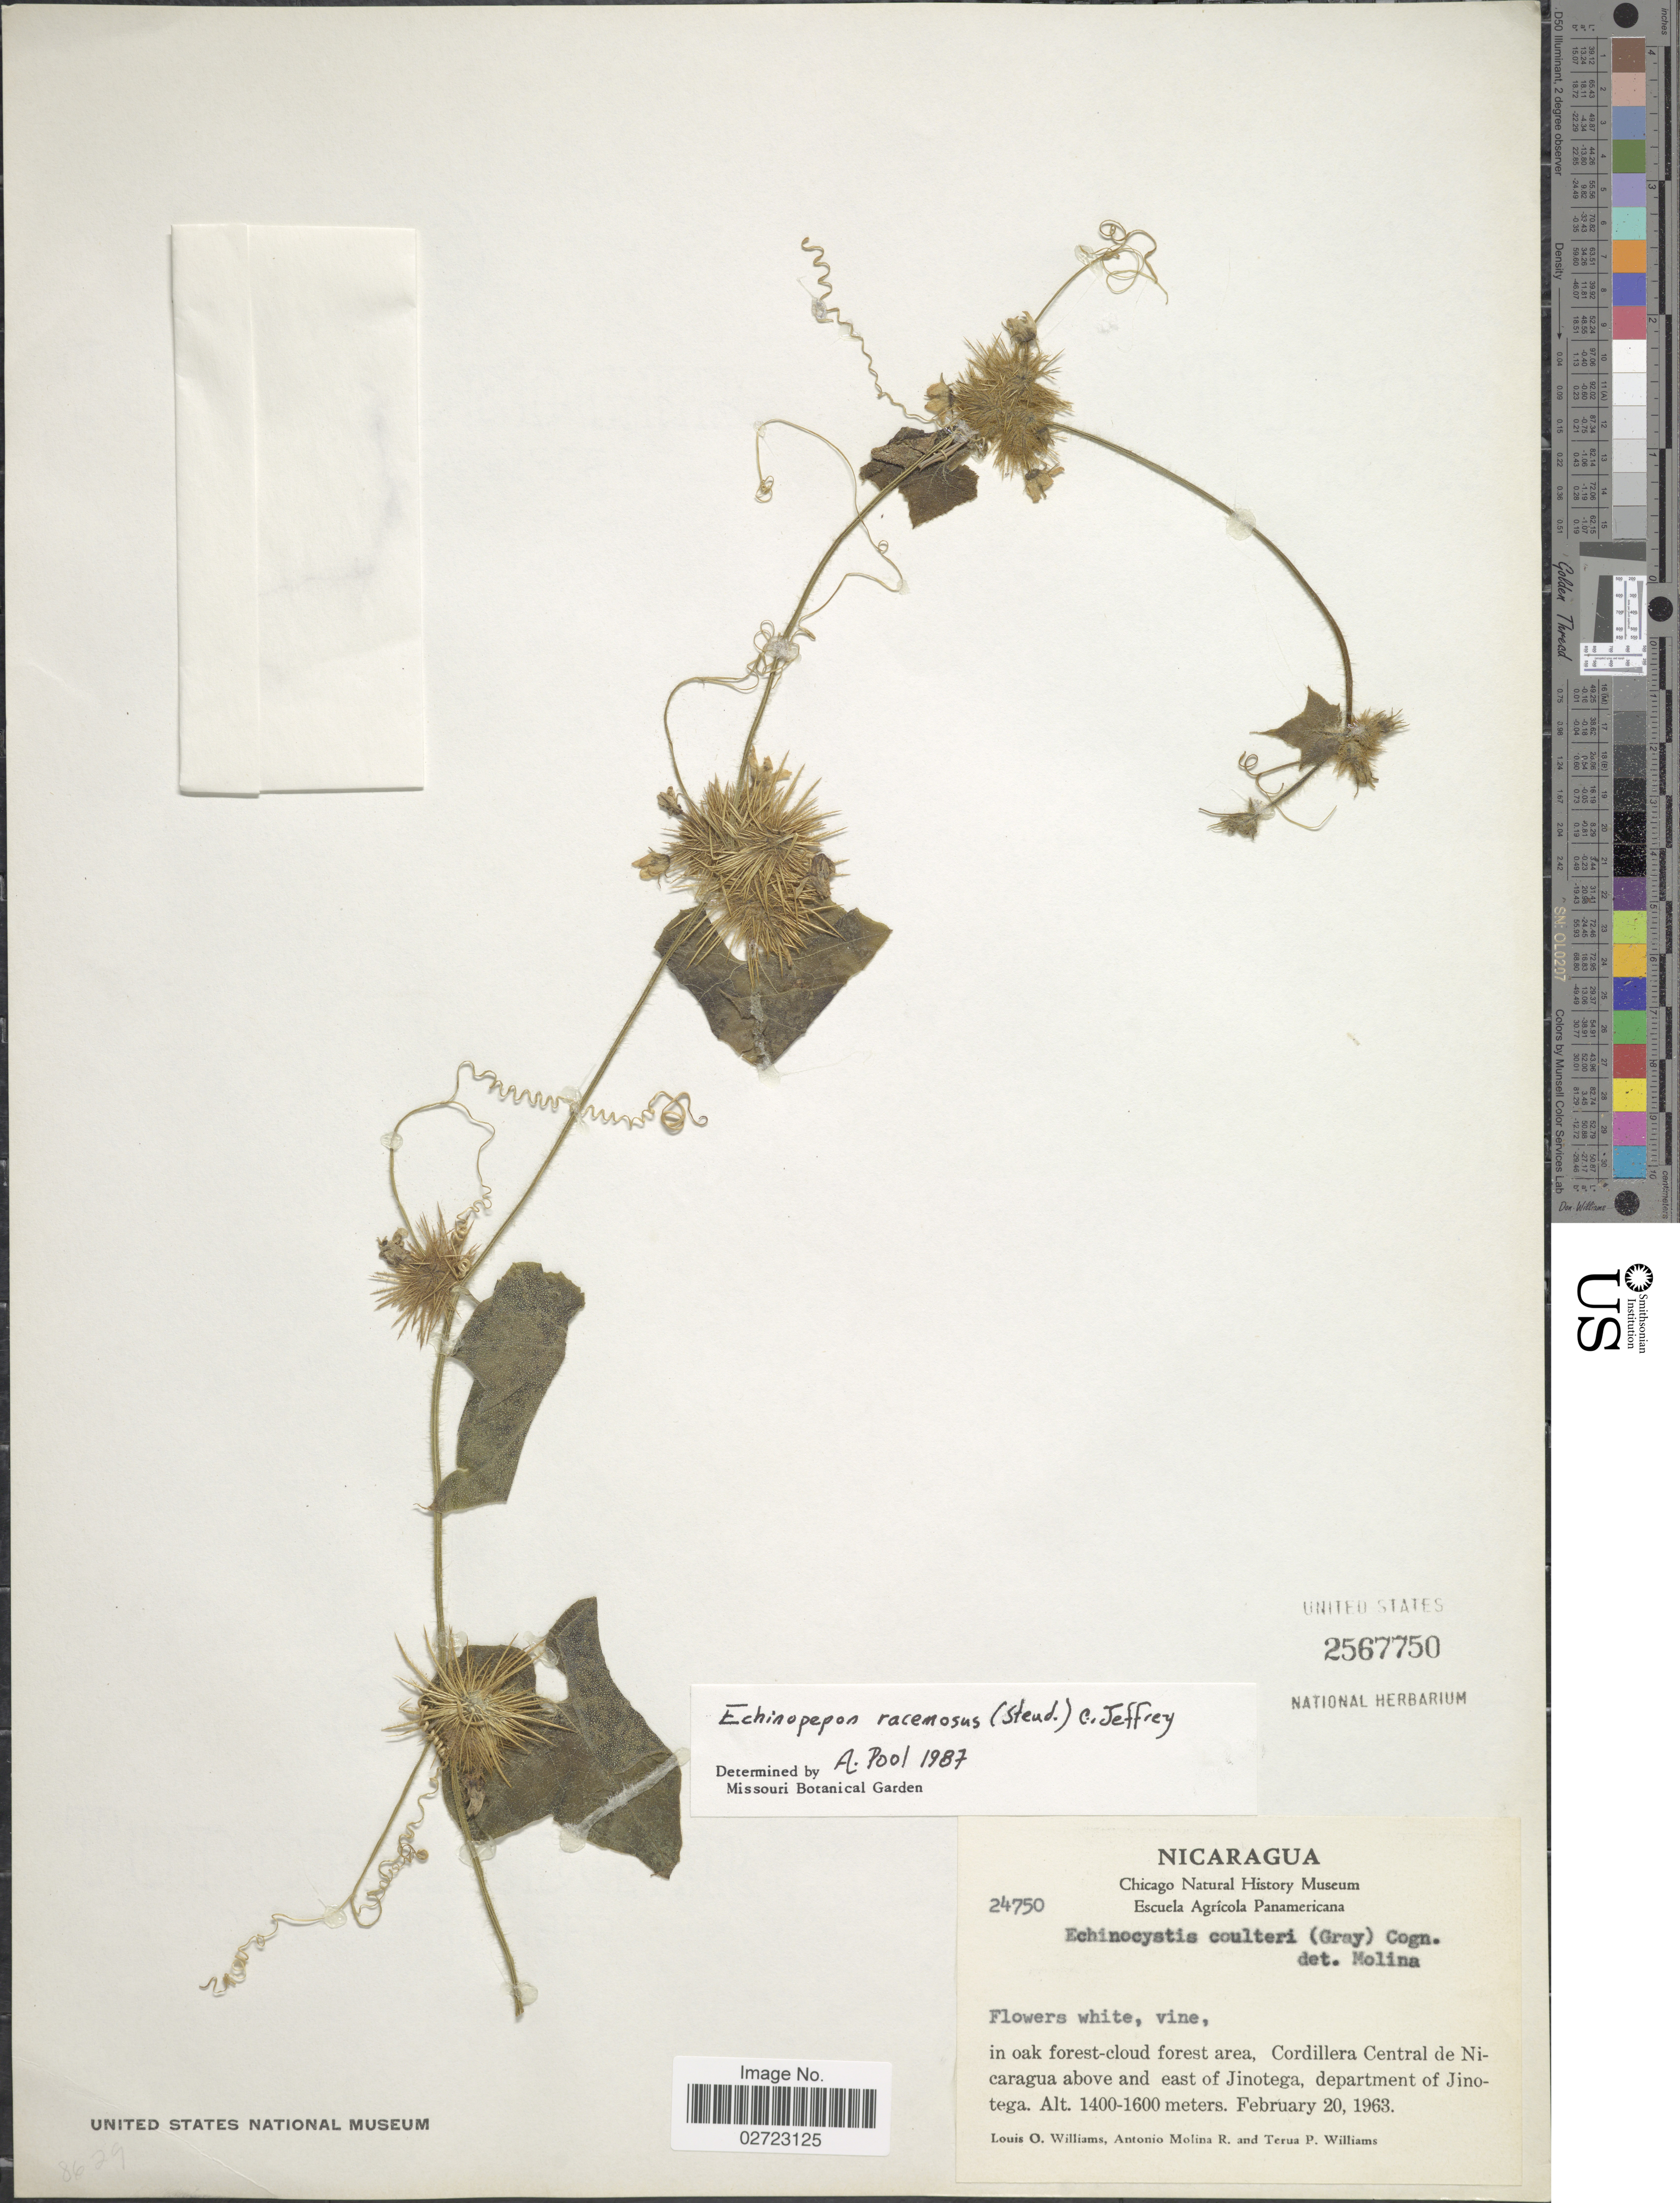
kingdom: Plantae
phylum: Tracheophyta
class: Magnoliopsida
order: Cucurbitales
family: Cucurbitaceae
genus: Echinopepon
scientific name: Echinopepon racemosus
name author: (Steud.) C. Jeffrey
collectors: L. O. Williams, A. Molina R. & T. P. Williams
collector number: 24750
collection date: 1963-02-20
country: Nicaragua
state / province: Jinotega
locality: In oak forest-cloud forest area, Cordillera Central de Nicaragua above and east of Jinotega.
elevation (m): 1400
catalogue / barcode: US 2567750